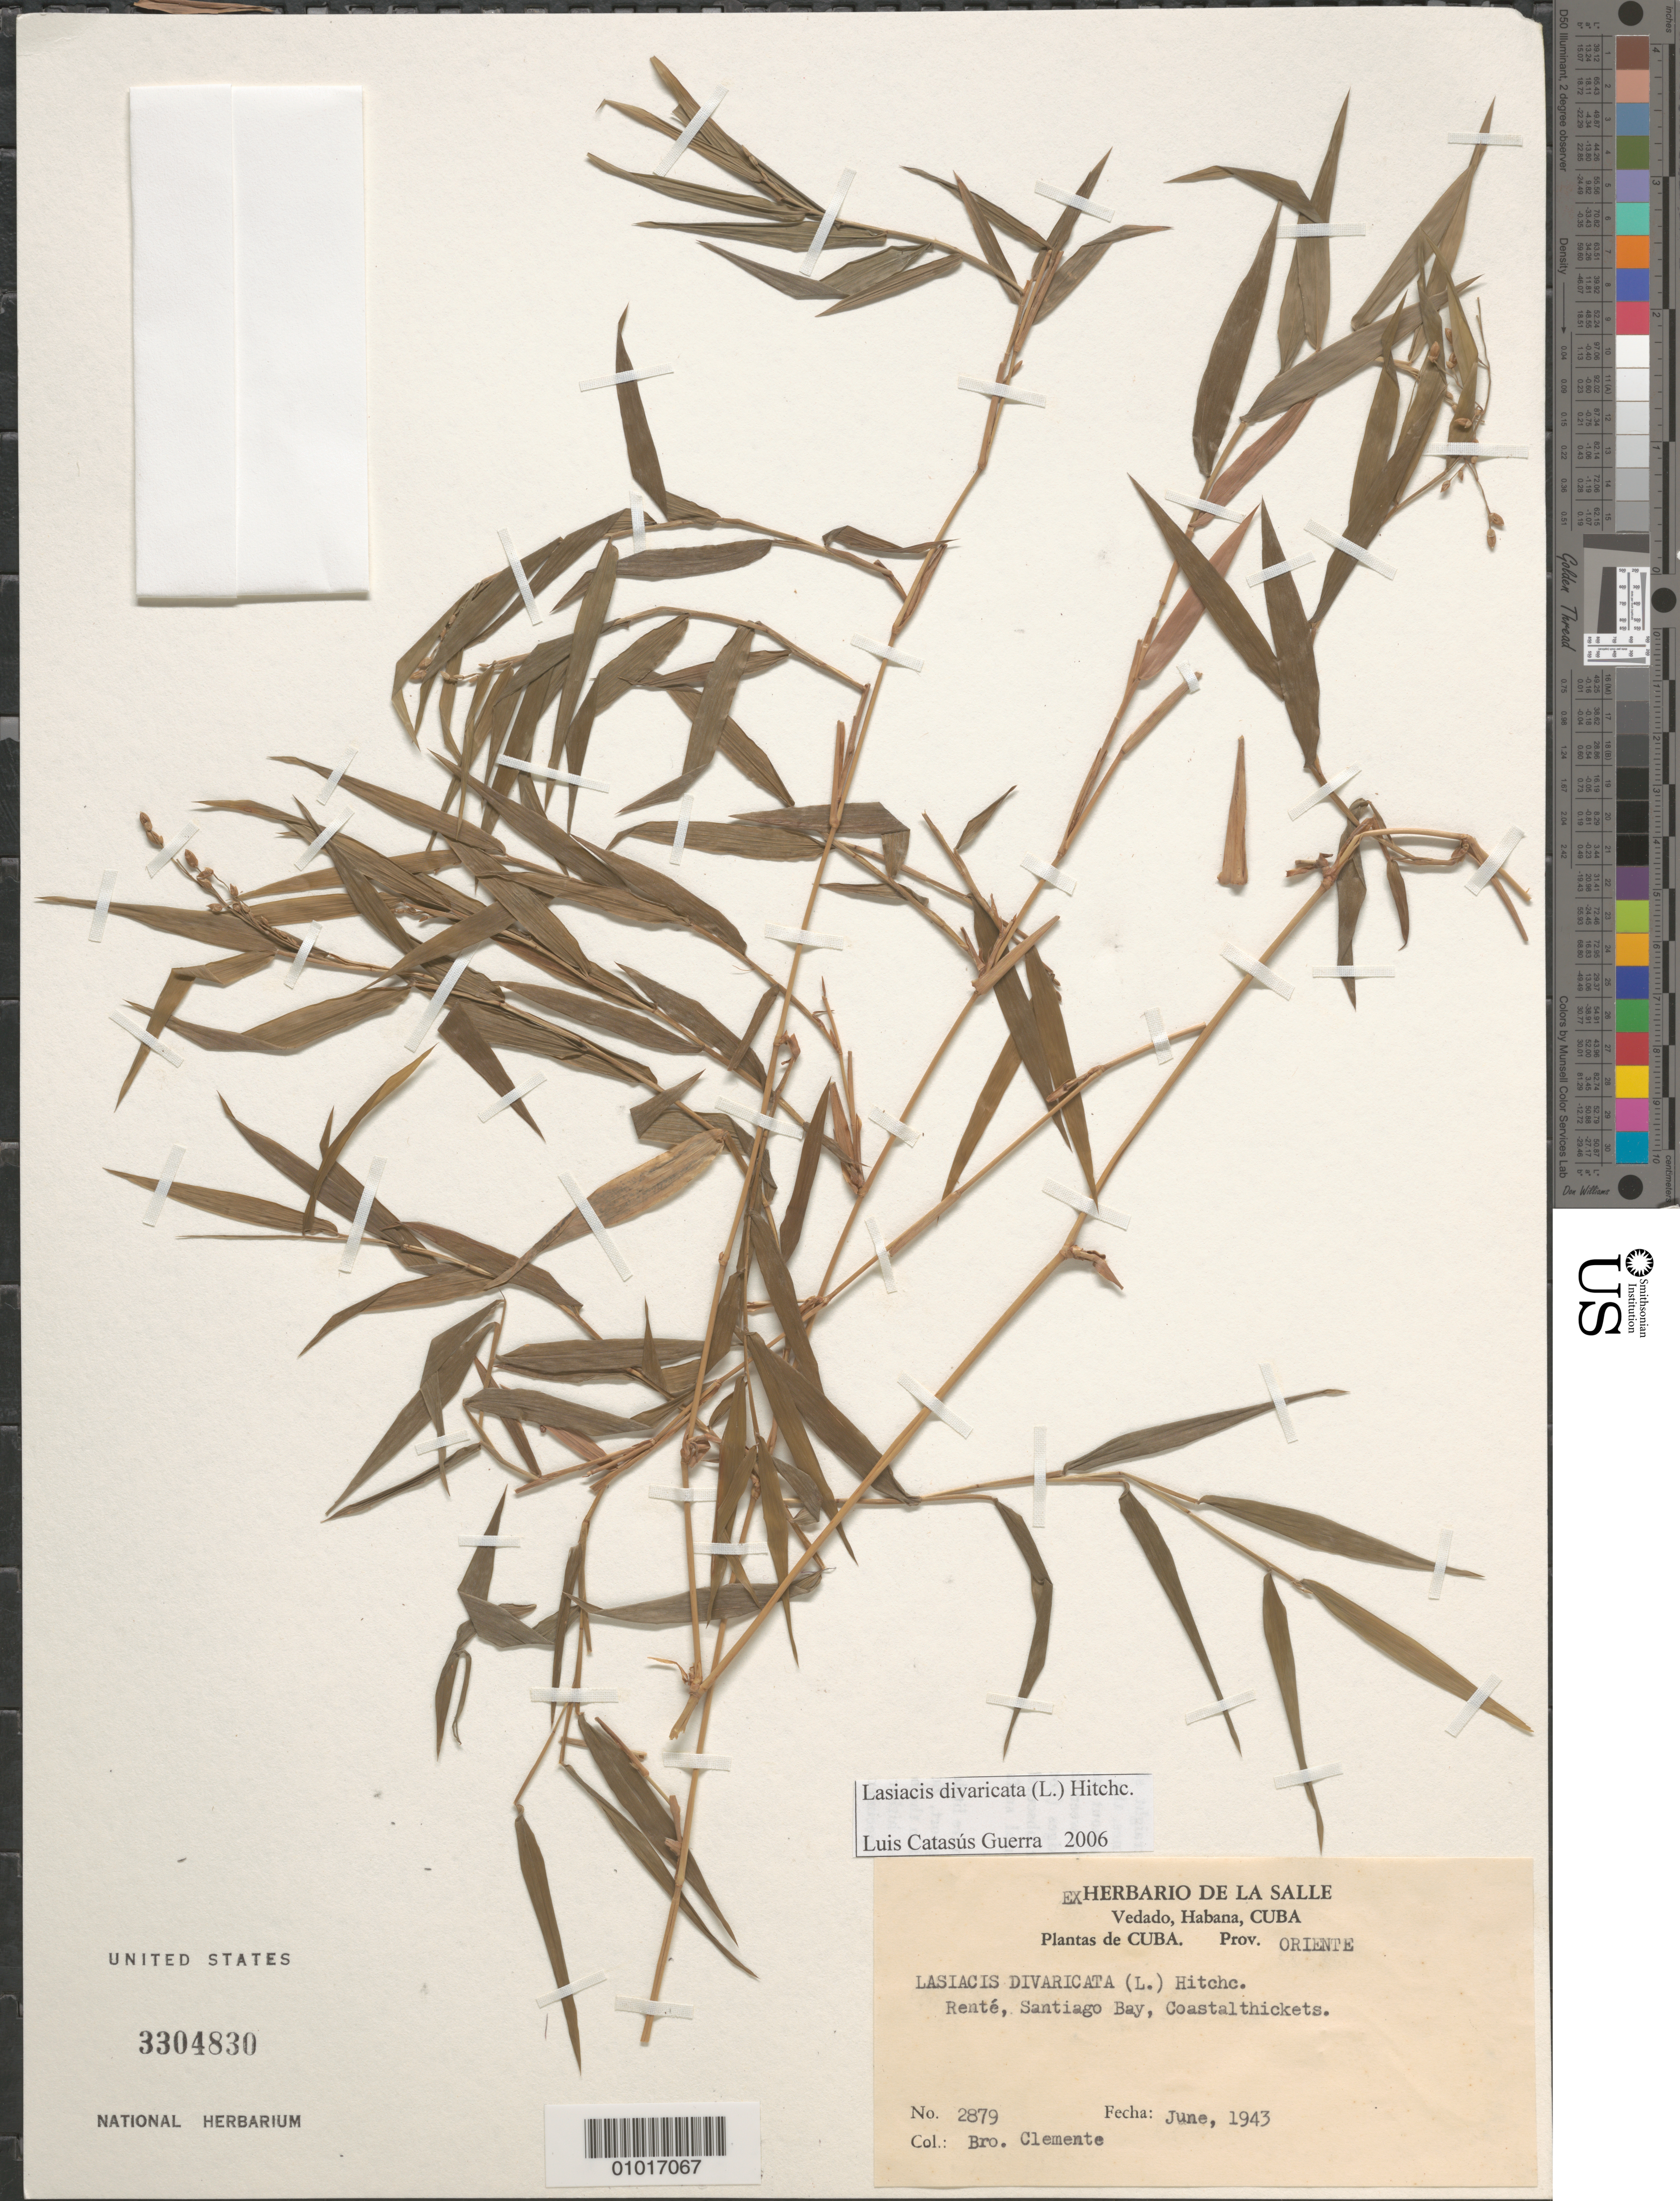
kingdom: Plantae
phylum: Tracheophyta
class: Liliopsida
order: Poales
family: Poaceae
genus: Lasiacis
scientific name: Lasiacis divaricata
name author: (L.) Hitchc.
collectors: Bro. Clemente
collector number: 2879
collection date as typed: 01 Jun 1943 to 30 Jun 1943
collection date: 1943-06-01/1943-06-30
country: Cuba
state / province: Santiago de Cuba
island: Cuba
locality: Rente, Santiago Bay, Coastal thickets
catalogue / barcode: US 3304830